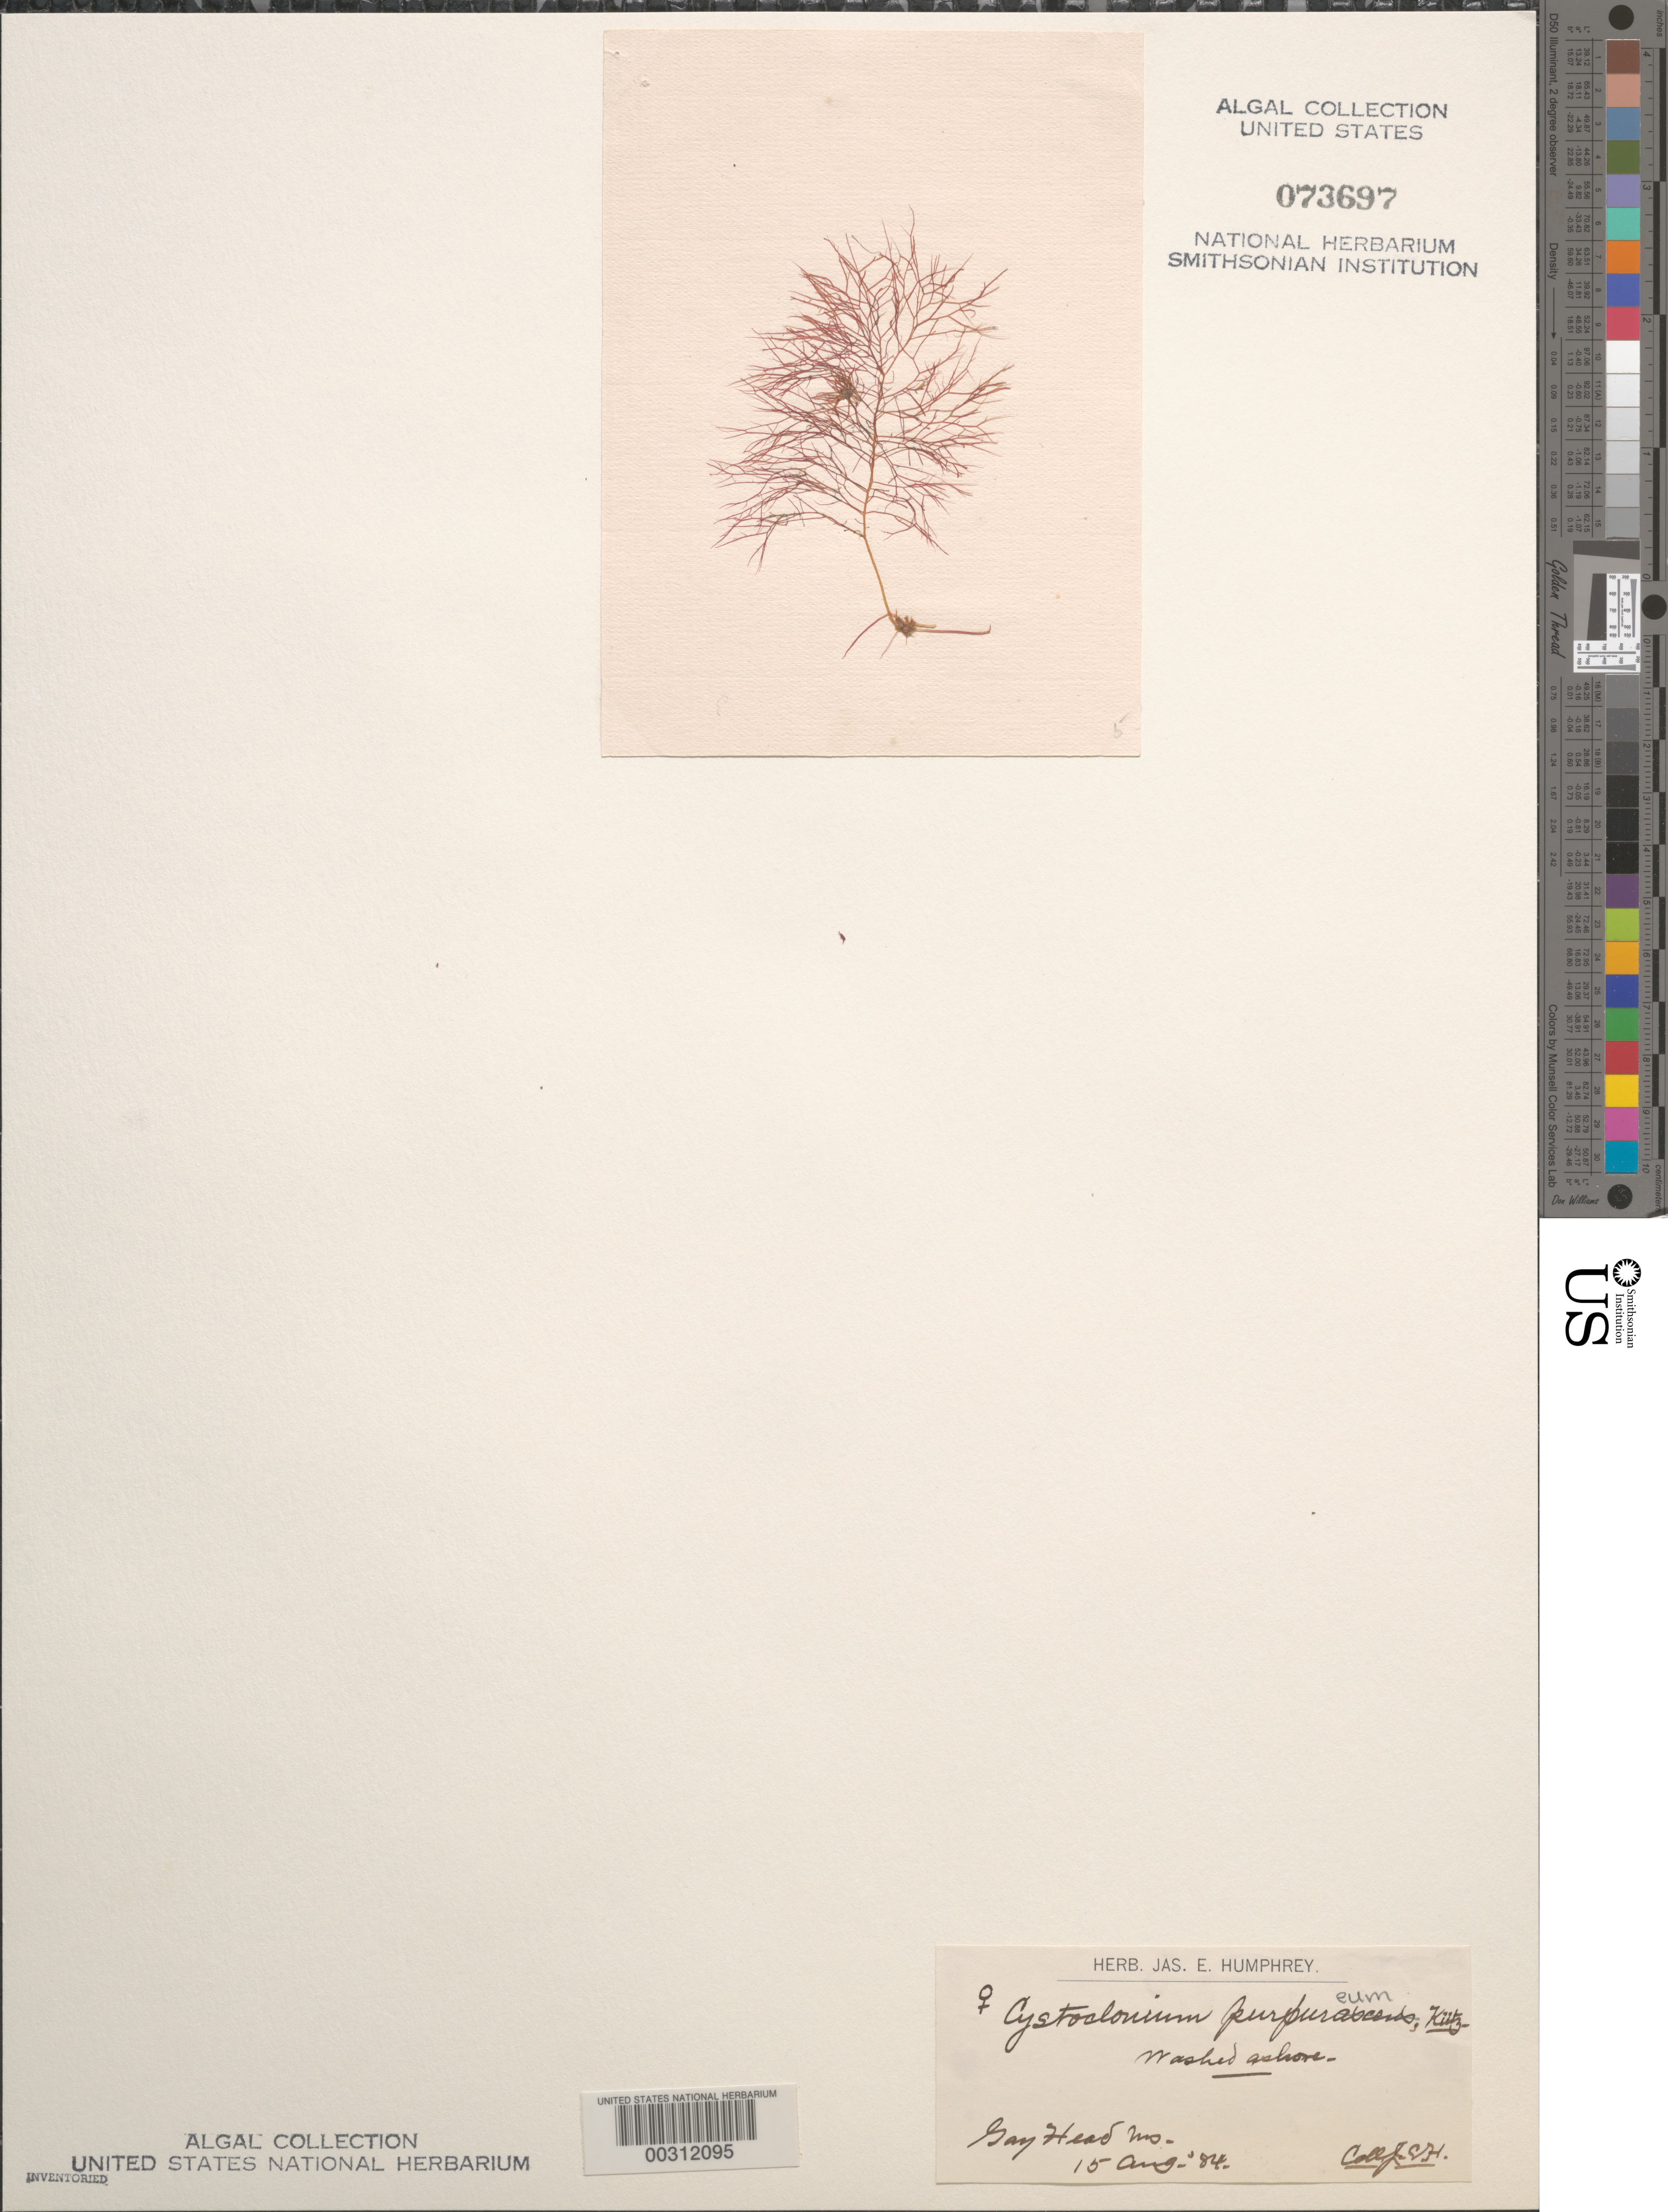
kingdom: Plantae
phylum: Rhodophyta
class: Florideophyceae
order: Gigartinales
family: Cystocloniaceae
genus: Cystoclonium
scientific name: Cystoclonium purpureum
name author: (Huds.) Batters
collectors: J. Humphrey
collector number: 5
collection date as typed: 15 Aug 1884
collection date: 1884-08-15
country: United States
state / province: Massachusetts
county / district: Dukes County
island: Martha's Vineyard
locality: Gay Head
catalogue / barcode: US 73697